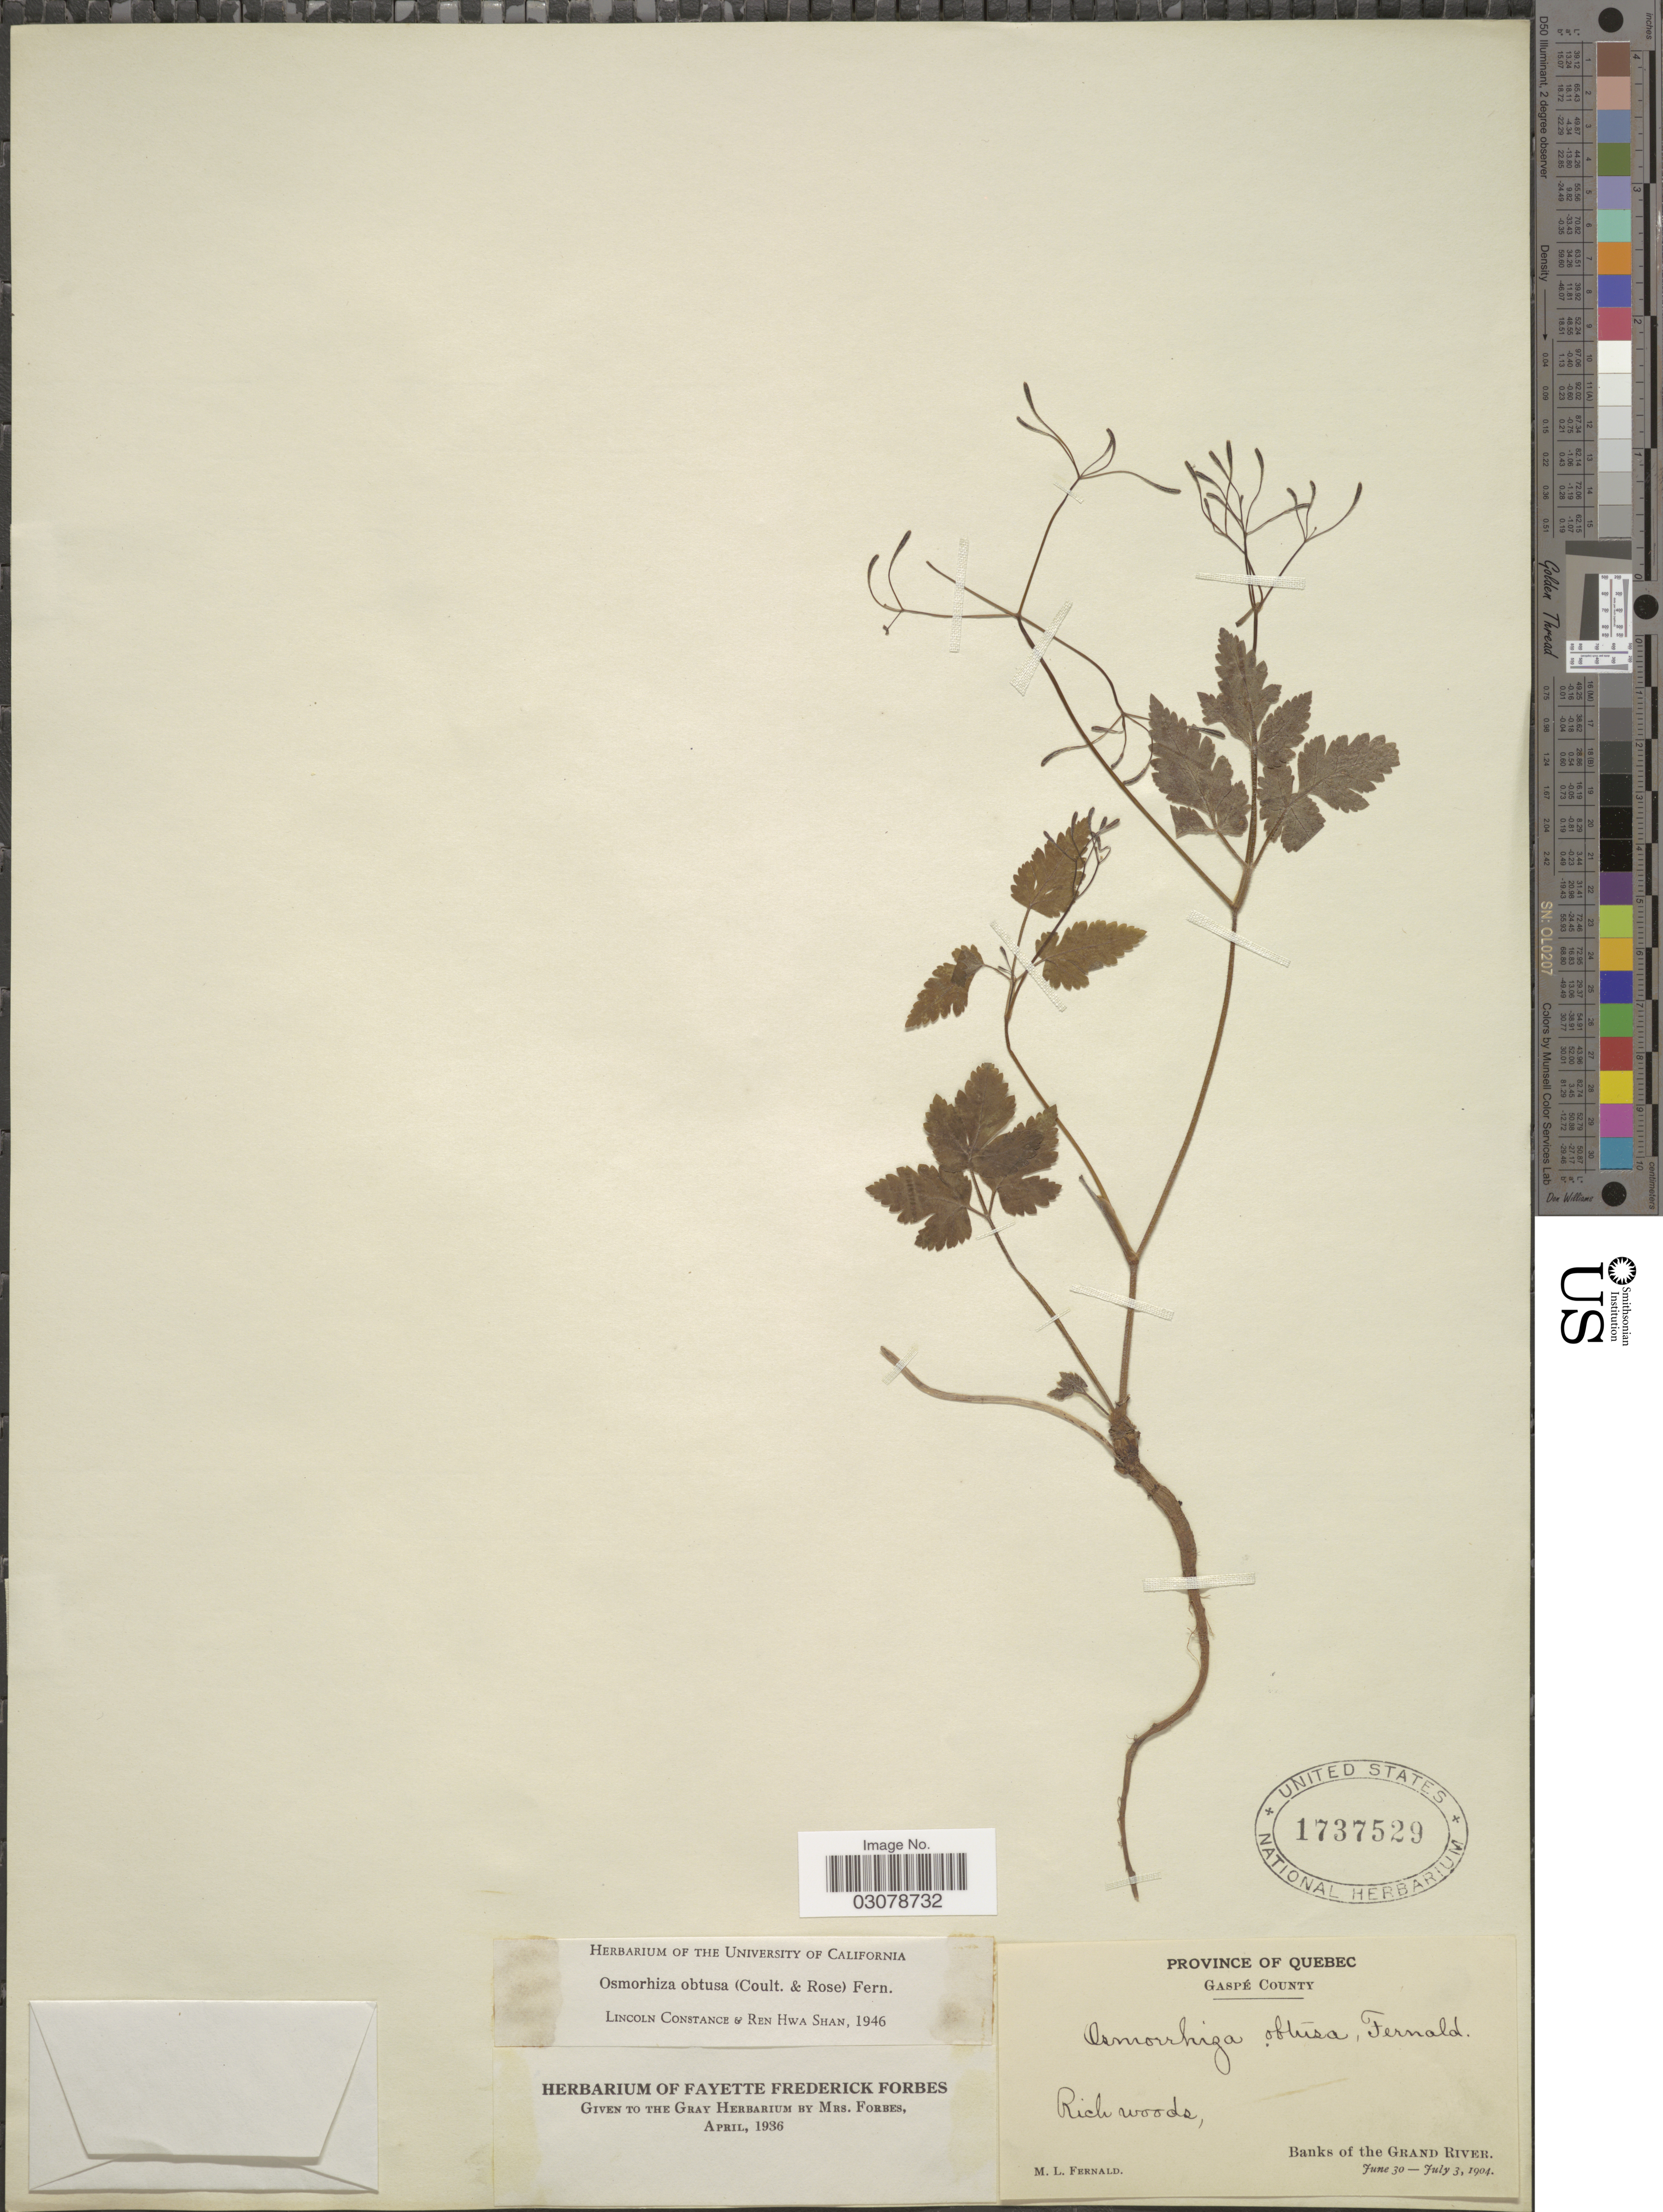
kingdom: Plantae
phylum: Tracheophyta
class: Magnoliopsida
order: Apiales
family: Apiaceae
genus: Osmorhiza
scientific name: Osmorhiza obtusa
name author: (J.M. Coult. & Rose) Fernald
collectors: M. L. Fernald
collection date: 1904-06-30/1904-07-03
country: Canada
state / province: Quebec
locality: Gaspé County, Banks of the Grand River.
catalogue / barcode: US 1737529